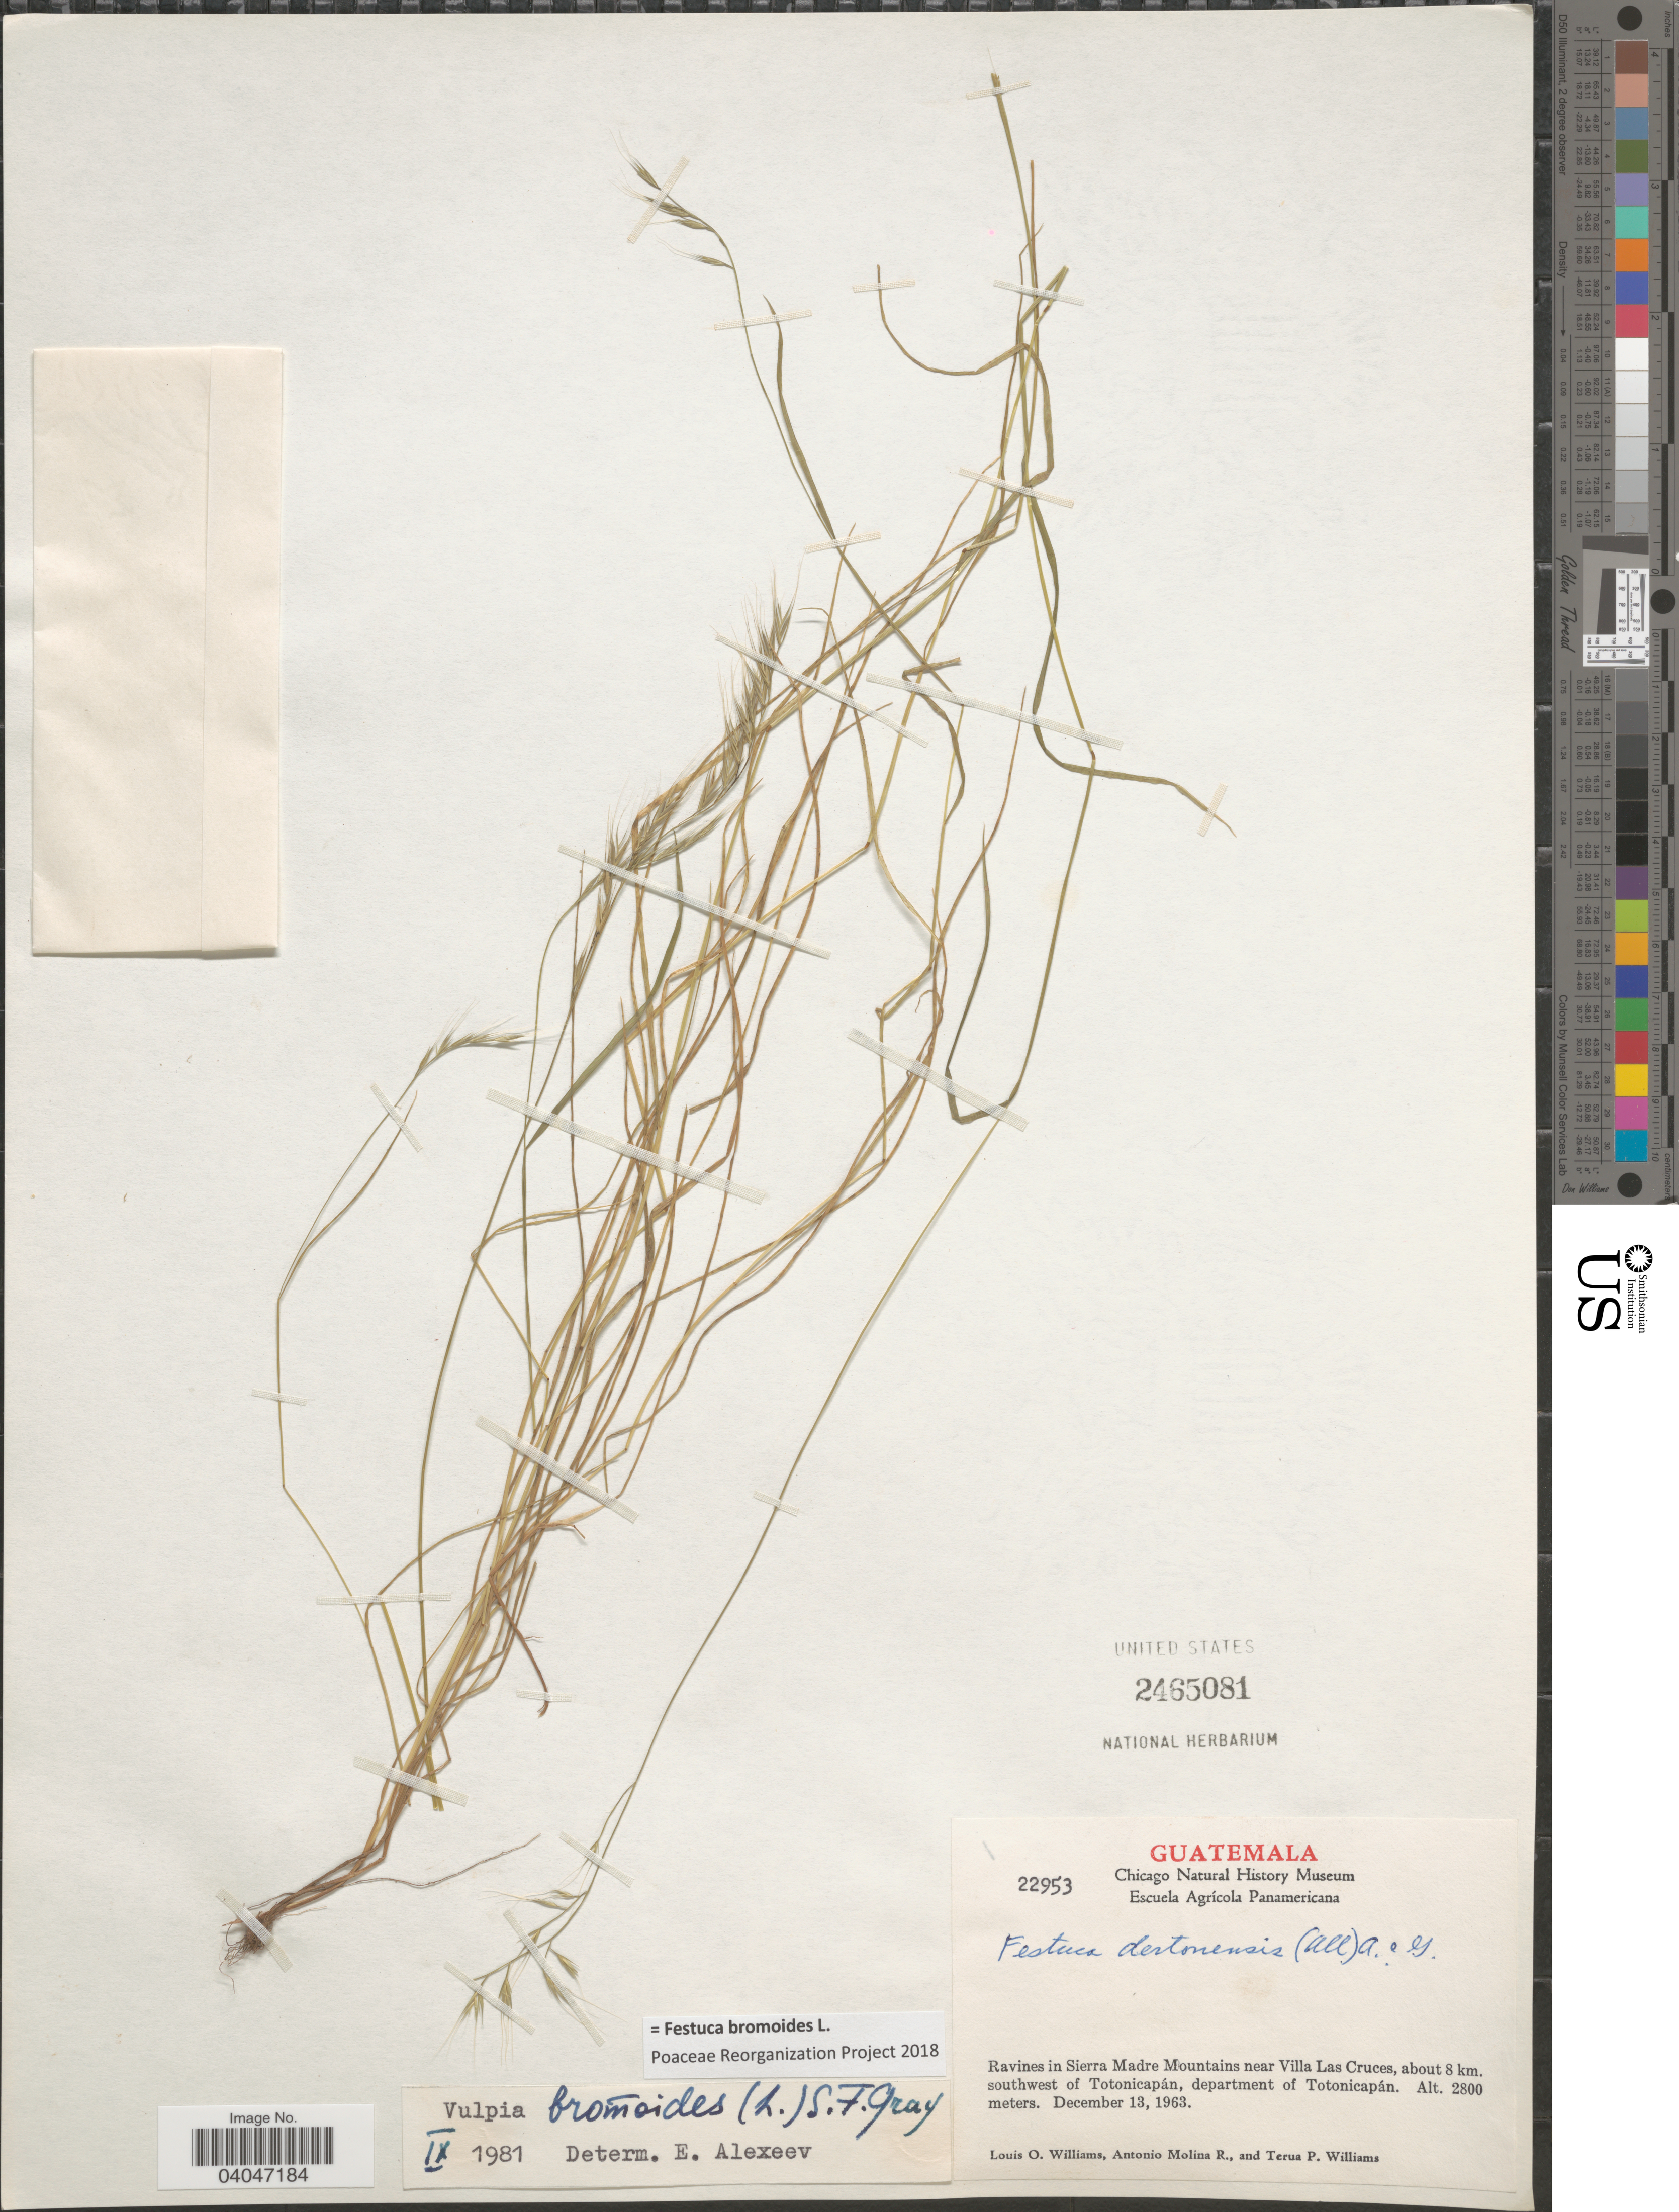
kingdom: Plantae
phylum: Tracheophyta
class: Liliopsida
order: Poales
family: Poaceae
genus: Festuca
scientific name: Festuca bromoides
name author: L.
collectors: L. O. Williams, A. Molina R. & T. Williams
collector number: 22953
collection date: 1963-12-13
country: Guatemala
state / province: Totonicapan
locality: Ravines in Sierra Madre Mointains near Villa Las Cruces, about 8 km. southwest of Totonicapán, department of Totonicapán.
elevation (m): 2800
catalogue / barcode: US 2465081